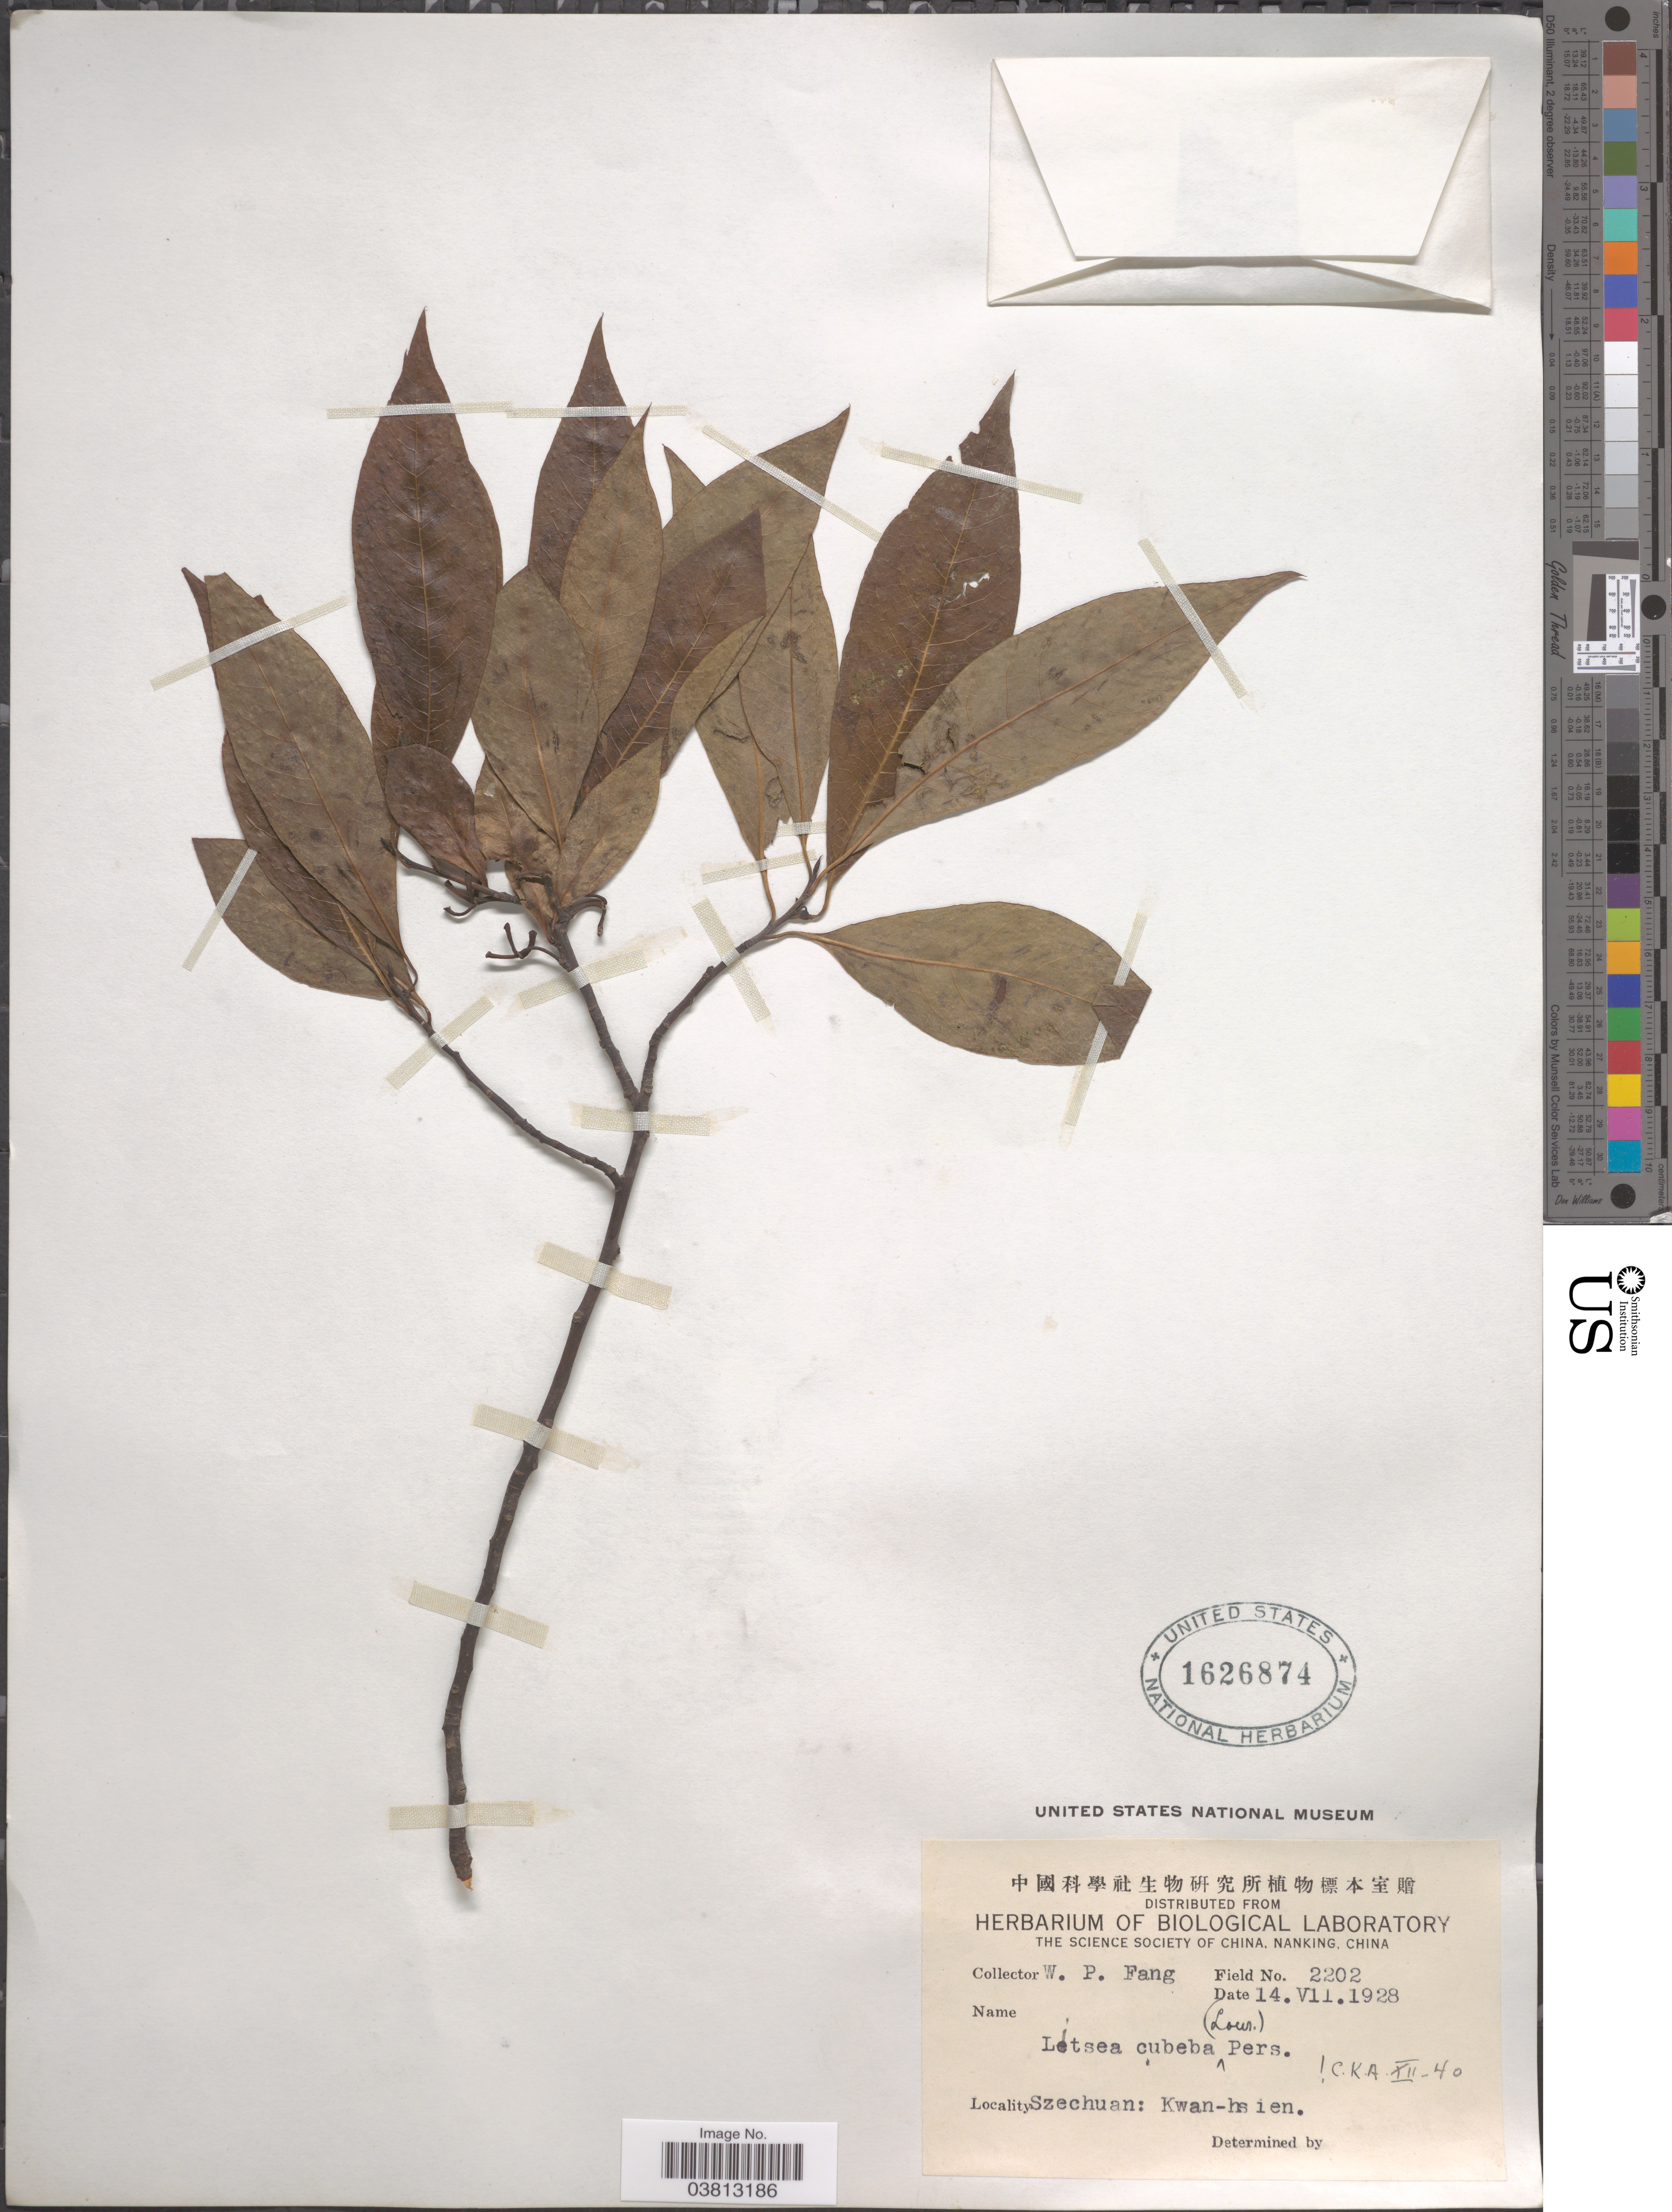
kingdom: Plantae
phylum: Tracheophyta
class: Magnoliopsida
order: Laurales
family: Lauraceae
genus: Litsea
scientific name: Litsea cubeba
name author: (Lour.) Pers.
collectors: W. P. Fang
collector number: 2202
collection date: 1928-07-14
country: China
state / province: Sichuan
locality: Szechuan: Kwan-hsien.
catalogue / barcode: US 1626874